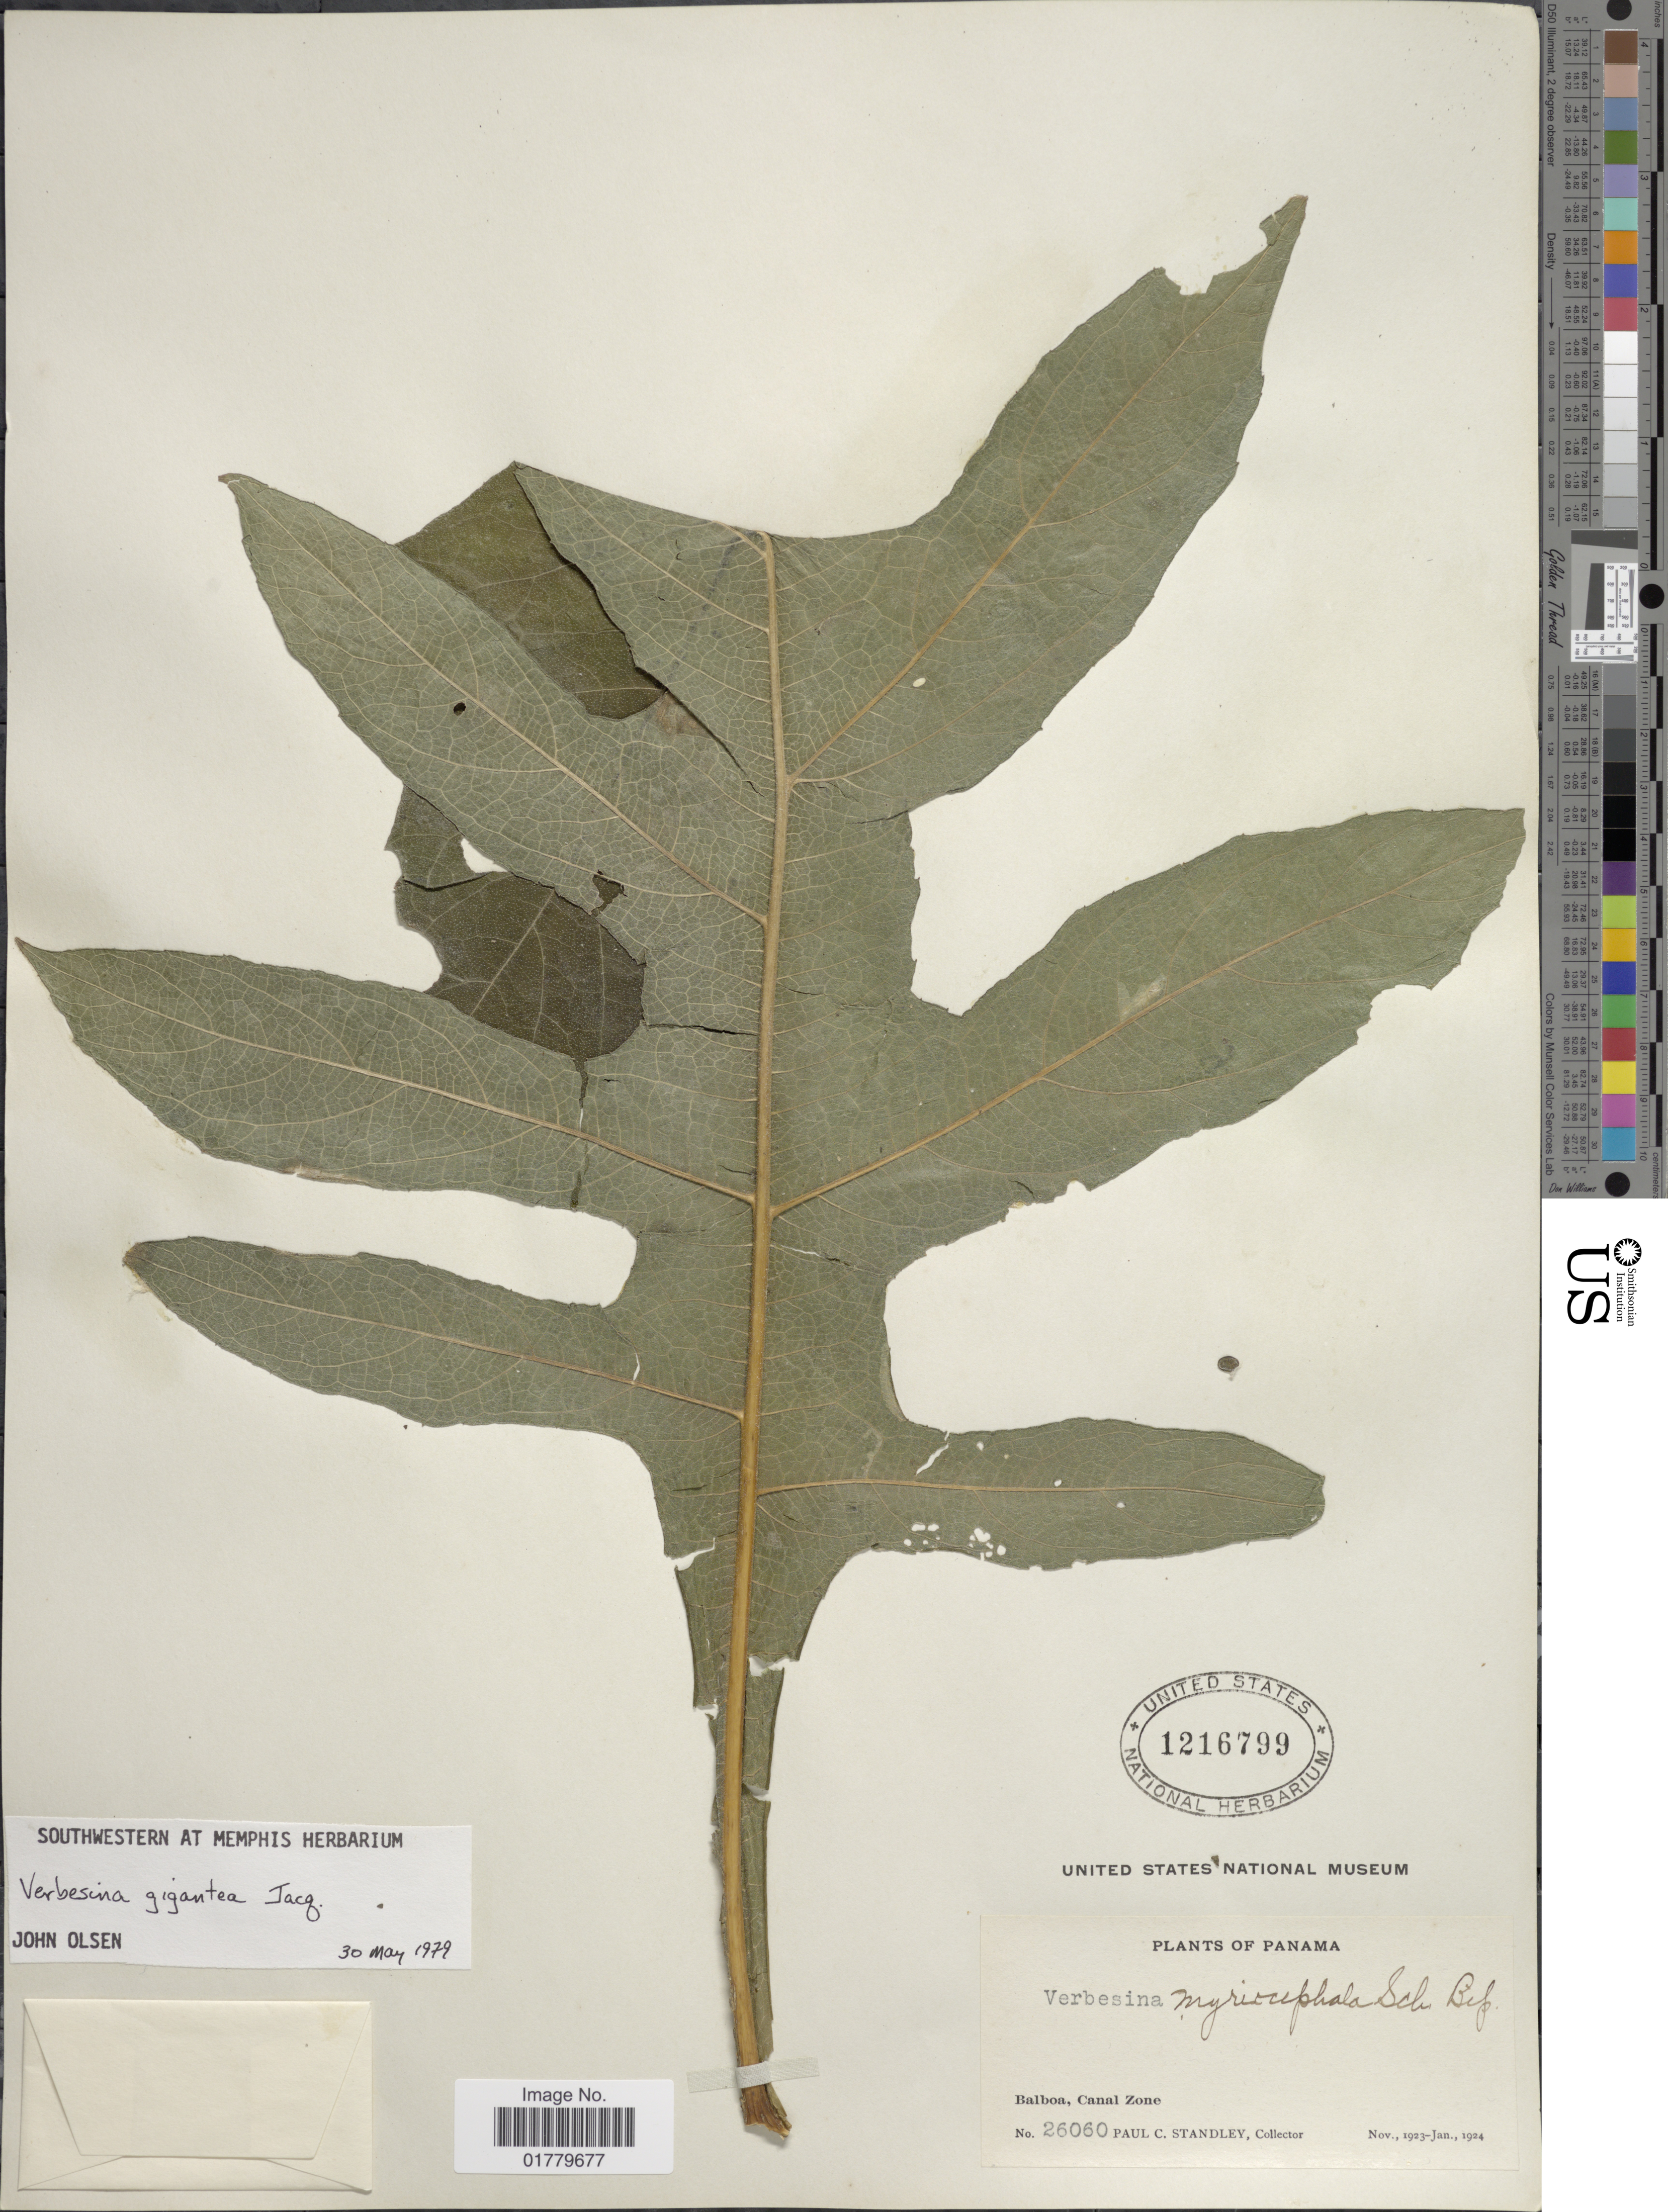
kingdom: Plantae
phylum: Tracheophyta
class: Magnoliopsida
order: Asterales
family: Asteraceae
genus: Verbesina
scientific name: Verbesina gigantea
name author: Jacq.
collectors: P. C. Standley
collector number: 26060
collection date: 1923-11/1924-01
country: Panama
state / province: Colón / Panamá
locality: Balboa, Canal Zone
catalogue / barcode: US 1216799